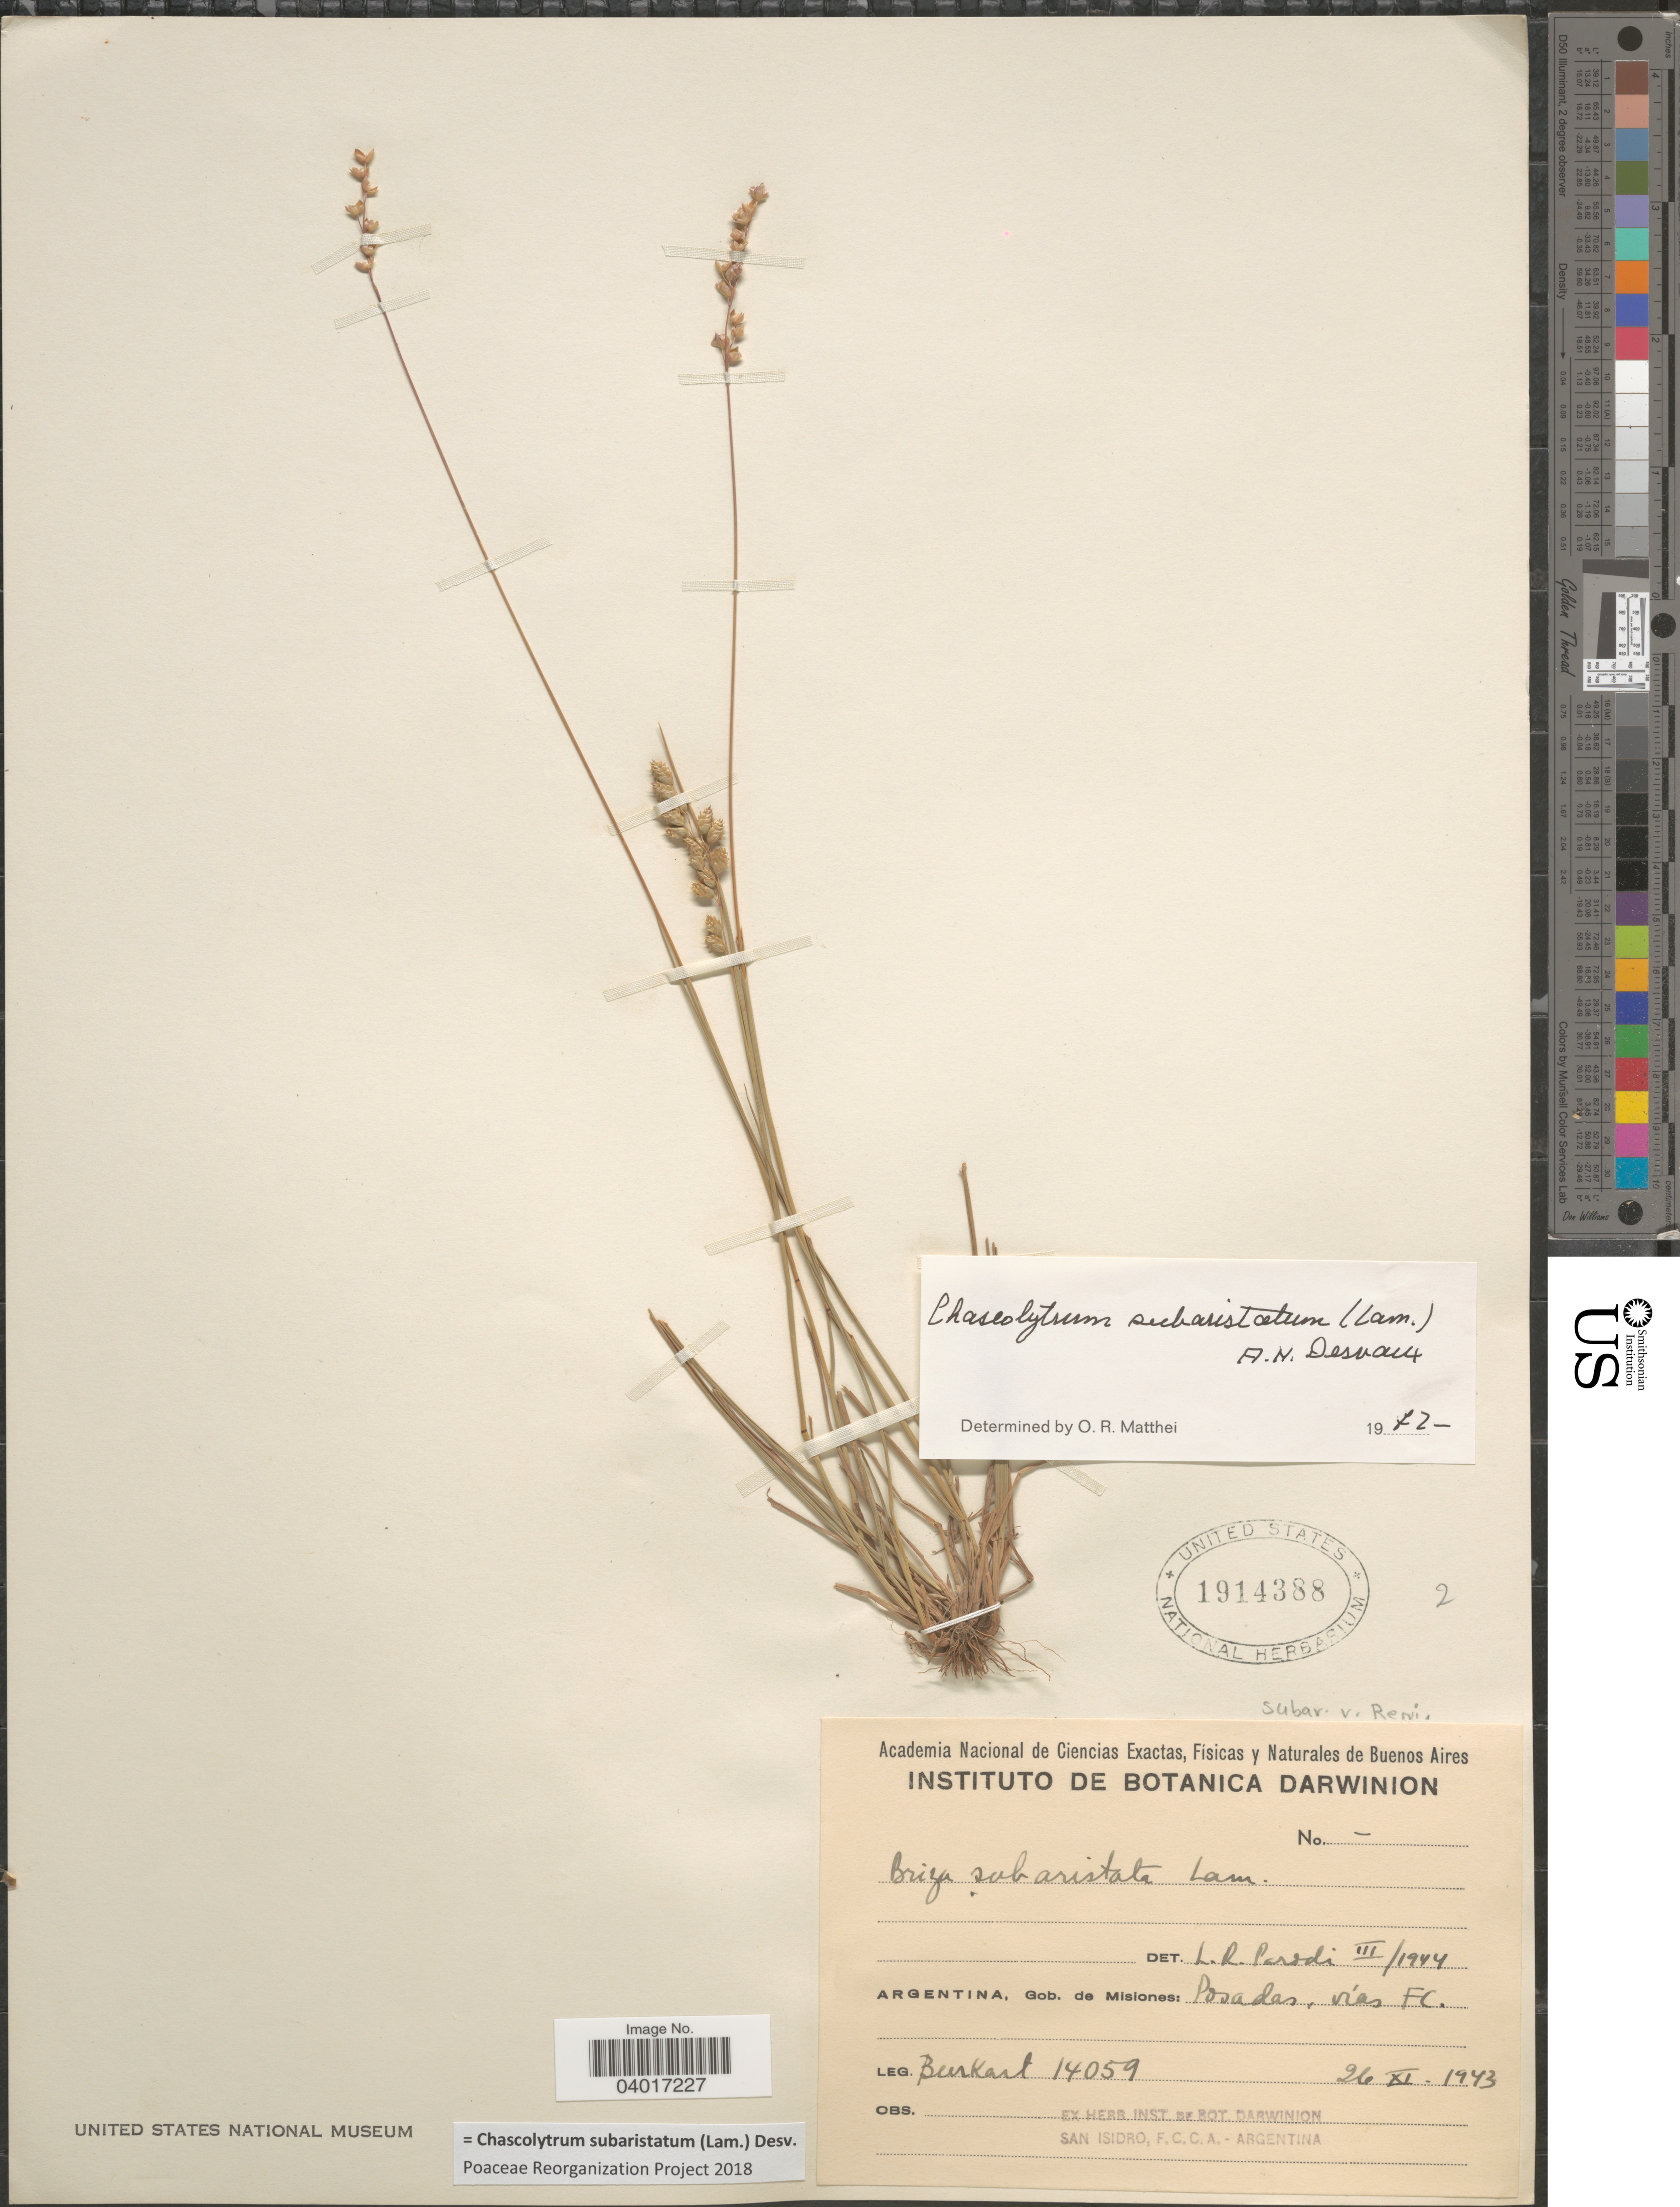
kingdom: Plantae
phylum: Tracheophyta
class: Liliopsida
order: Poales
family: Poaceae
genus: Chascolytrum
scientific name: Chascolytrum subaristatum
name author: (Lam.) Desv.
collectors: -- Burkart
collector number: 14059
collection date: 1943-11-26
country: Argentina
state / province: Misiones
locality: Gob. de Misiones: Posadas, vías FC.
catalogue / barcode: US 1914388